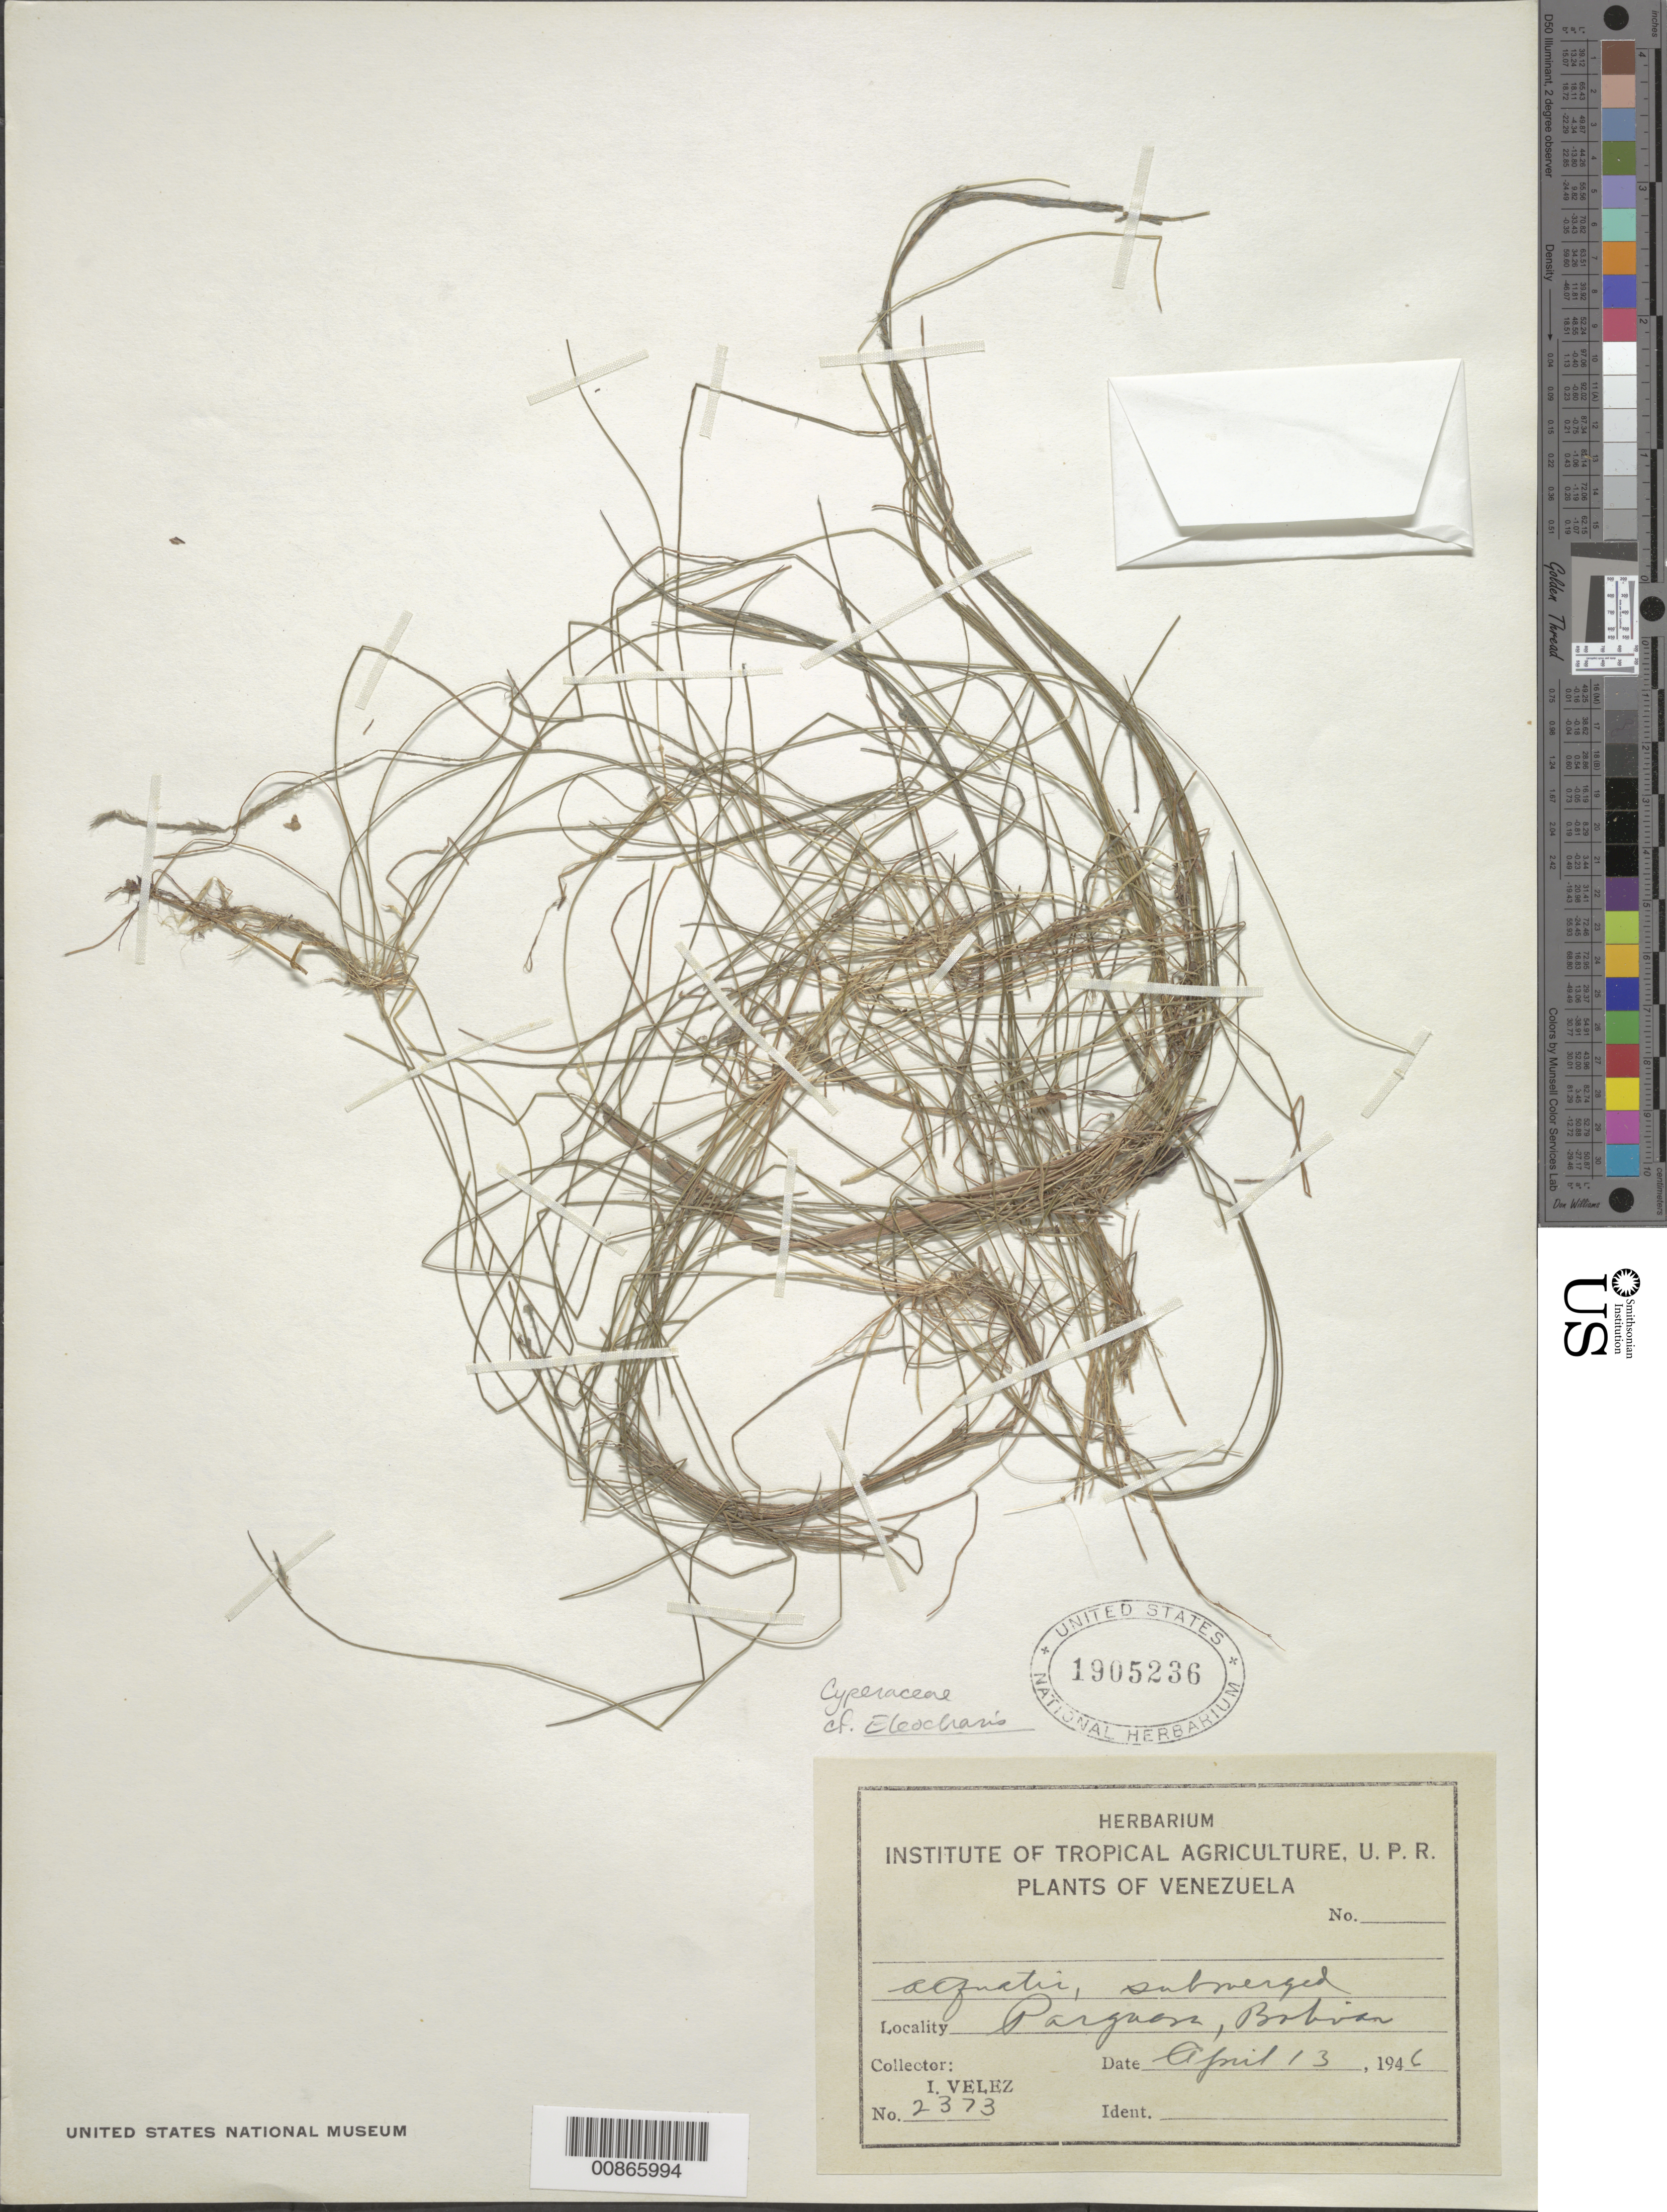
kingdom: Plantae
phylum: Tracheophyta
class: Liliopsida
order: Poales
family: Cyperaceae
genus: Eleocharis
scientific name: Eleocharis sp.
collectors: I. Velez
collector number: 2373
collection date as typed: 13-Apr-46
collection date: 1946-04-13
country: Venezuela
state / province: Bolívar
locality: Parguasa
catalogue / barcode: US 1905236